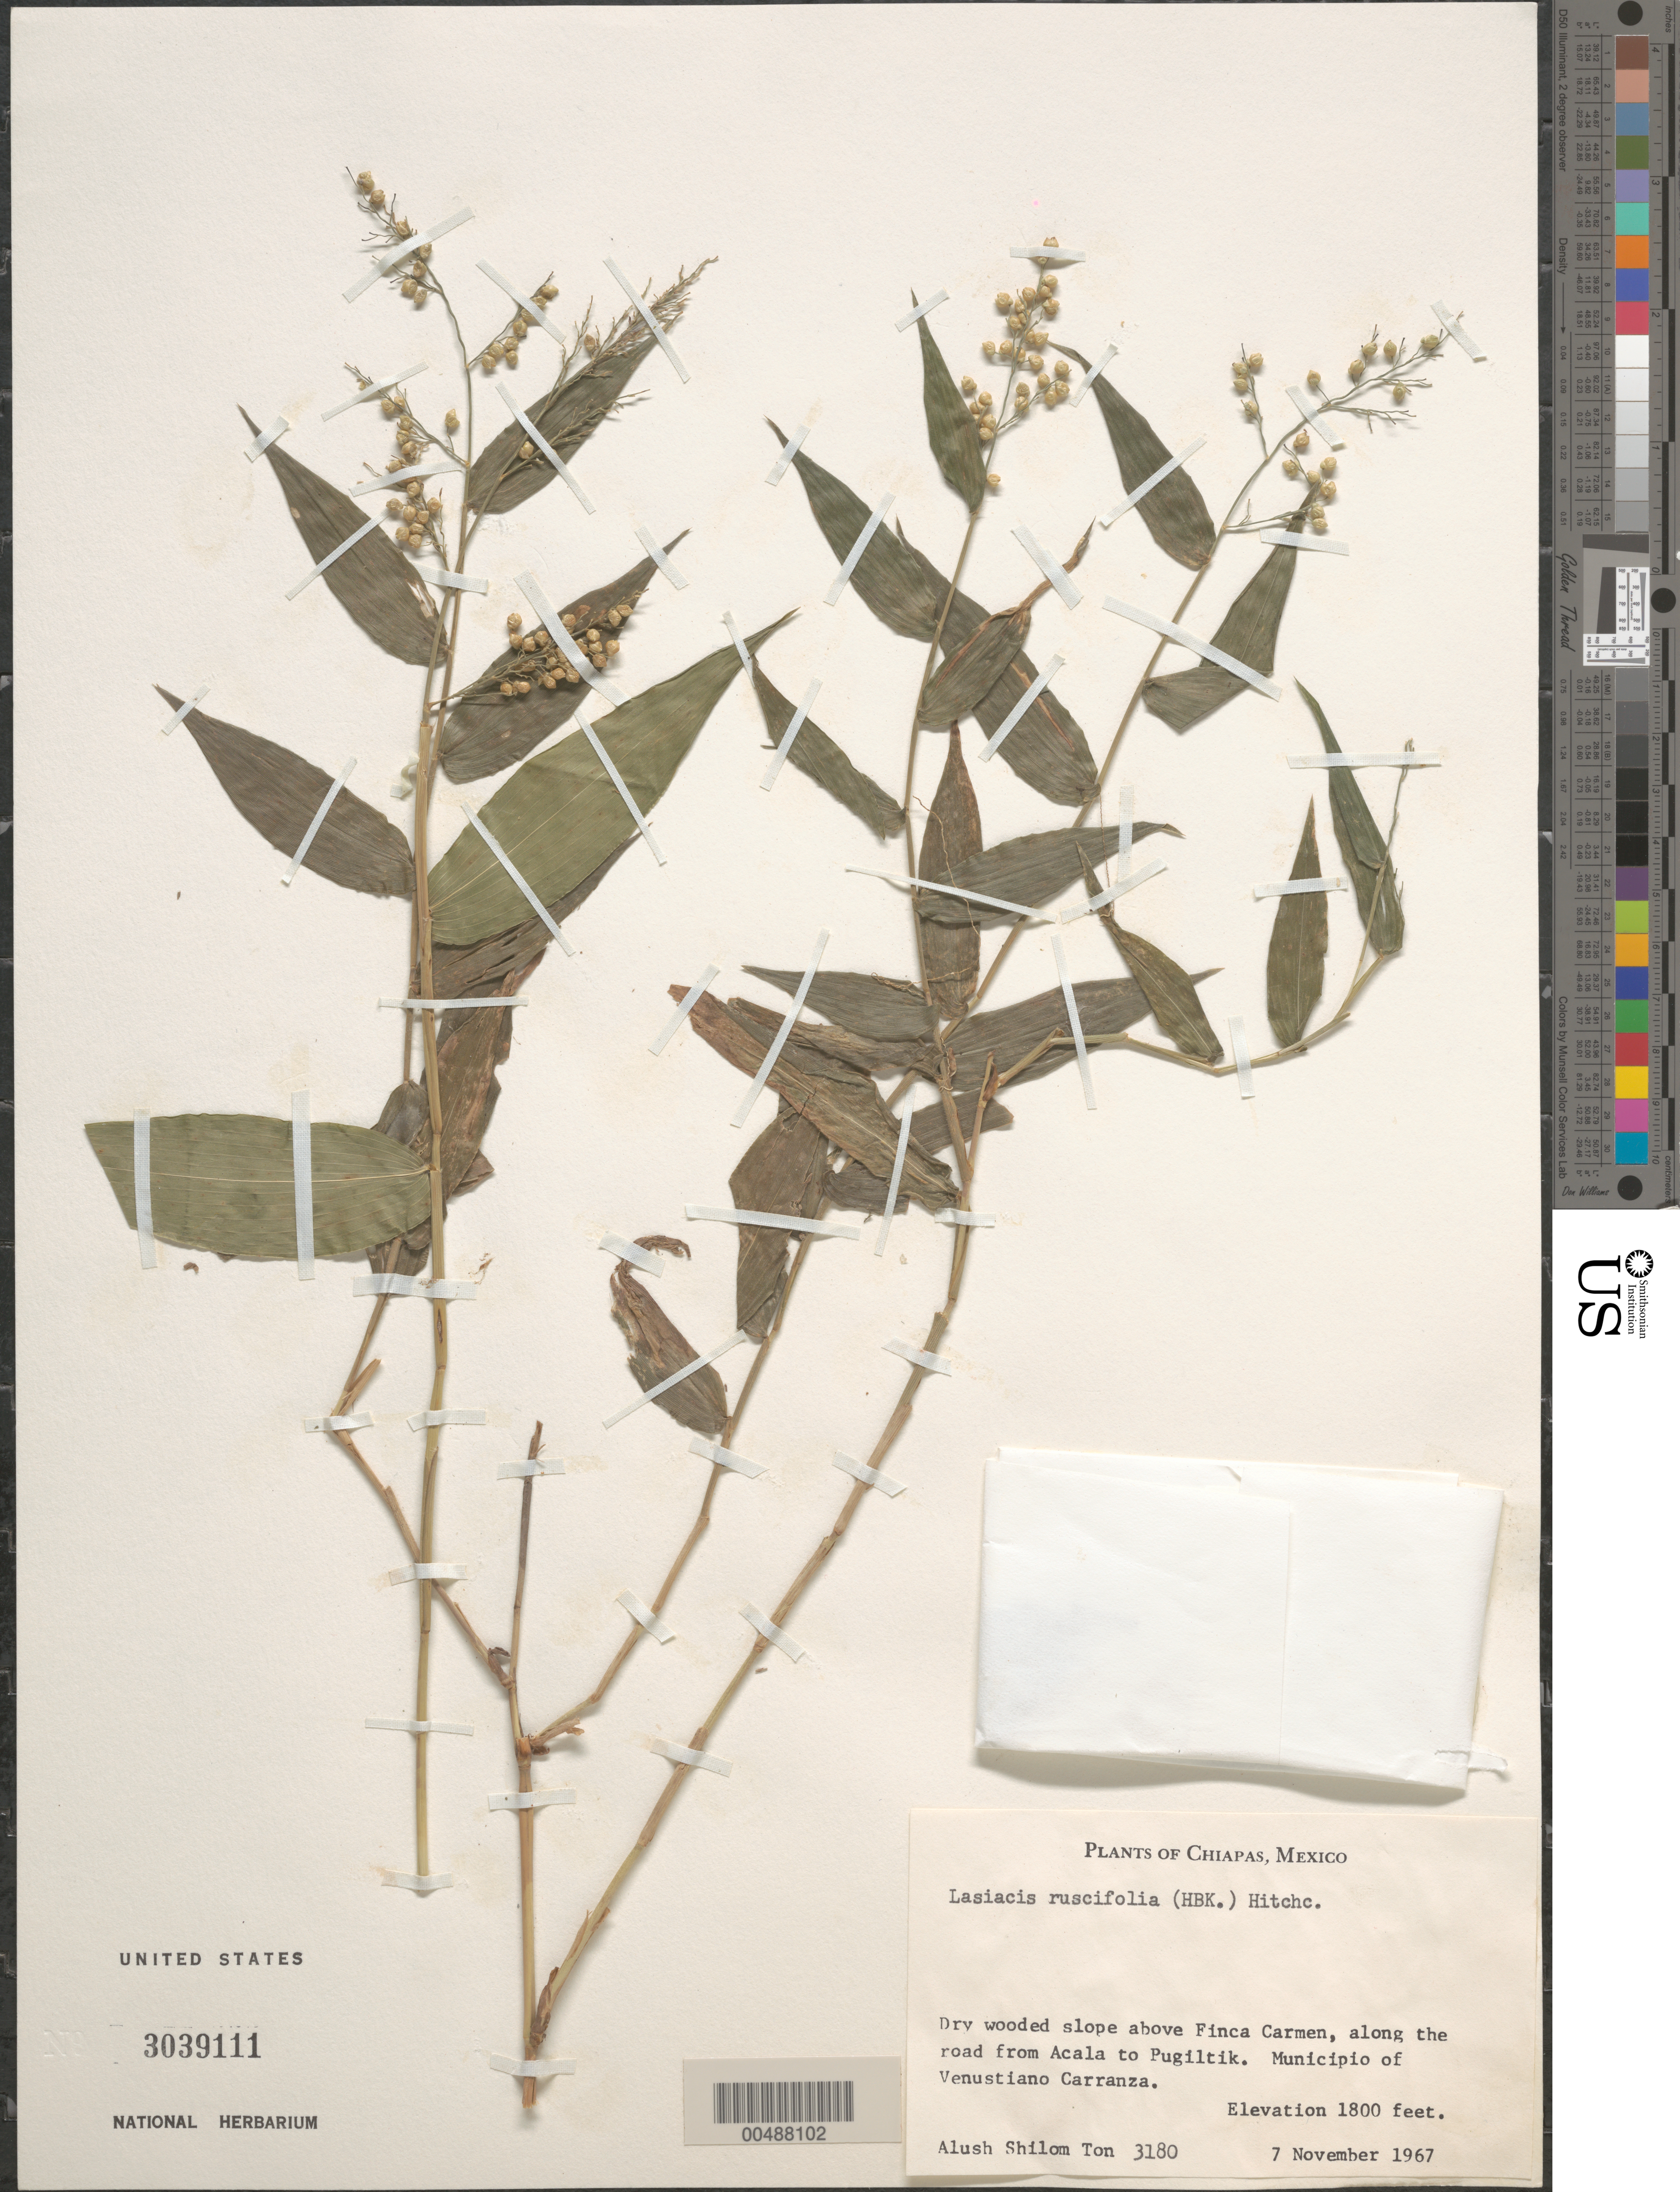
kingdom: Plantae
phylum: Tracheophyta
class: Liliopsida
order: Poales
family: Poaceae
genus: Lasiacis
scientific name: Lasiacis ruscifolia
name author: (Kunth) Hitchc.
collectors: A. S. Ton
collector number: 3180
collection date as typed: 7 Nov 1967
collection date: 1967-11-07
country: Mexico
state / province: Chiapas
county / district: Venustiano Carranza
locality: Above Finca Carmen, along the road from Acala to Pugiltak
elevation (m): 549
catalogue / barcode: US 3039111